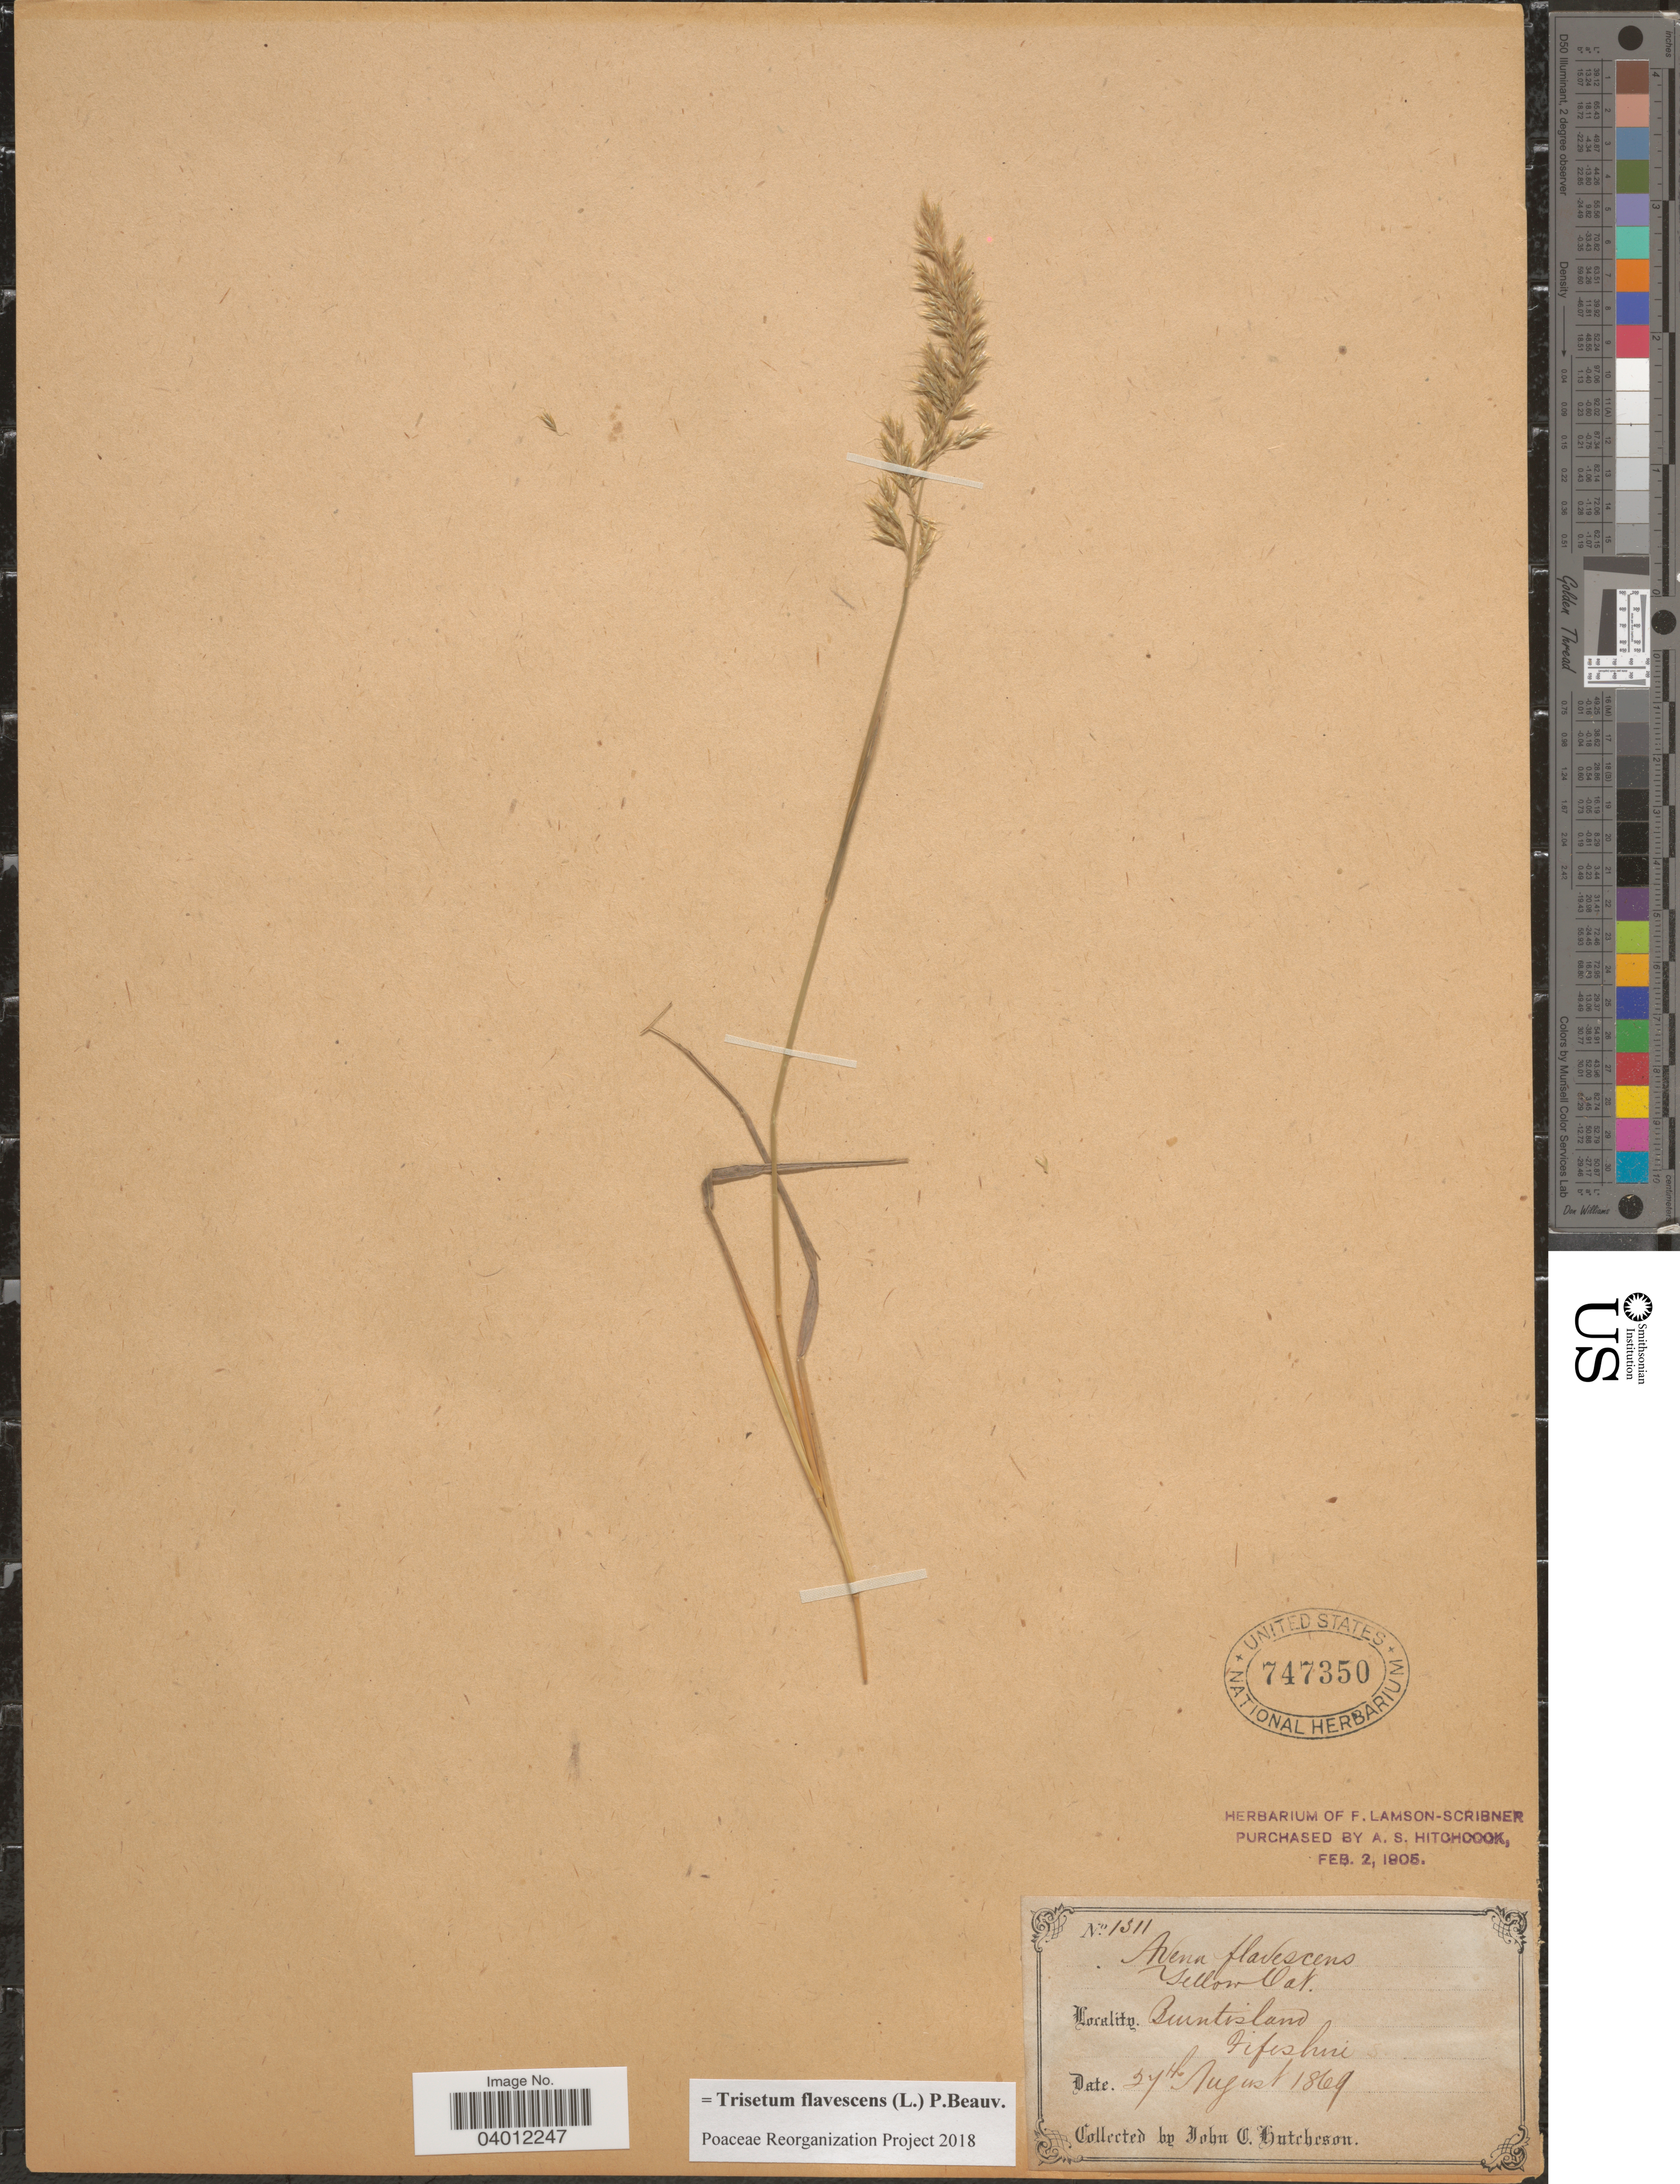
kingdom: Plantae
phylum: Tracheophyta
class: Liliopsida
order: Poales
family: Poaceae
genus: Trisetum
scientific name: Trisetum flavescens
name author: (L.) P. Beauv.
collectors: J. Hutcheson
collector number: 1311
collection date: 1869-08-27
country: United Kingdom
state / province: Scotland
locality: Burntisland, Fifeshire.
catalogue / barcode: US 747350